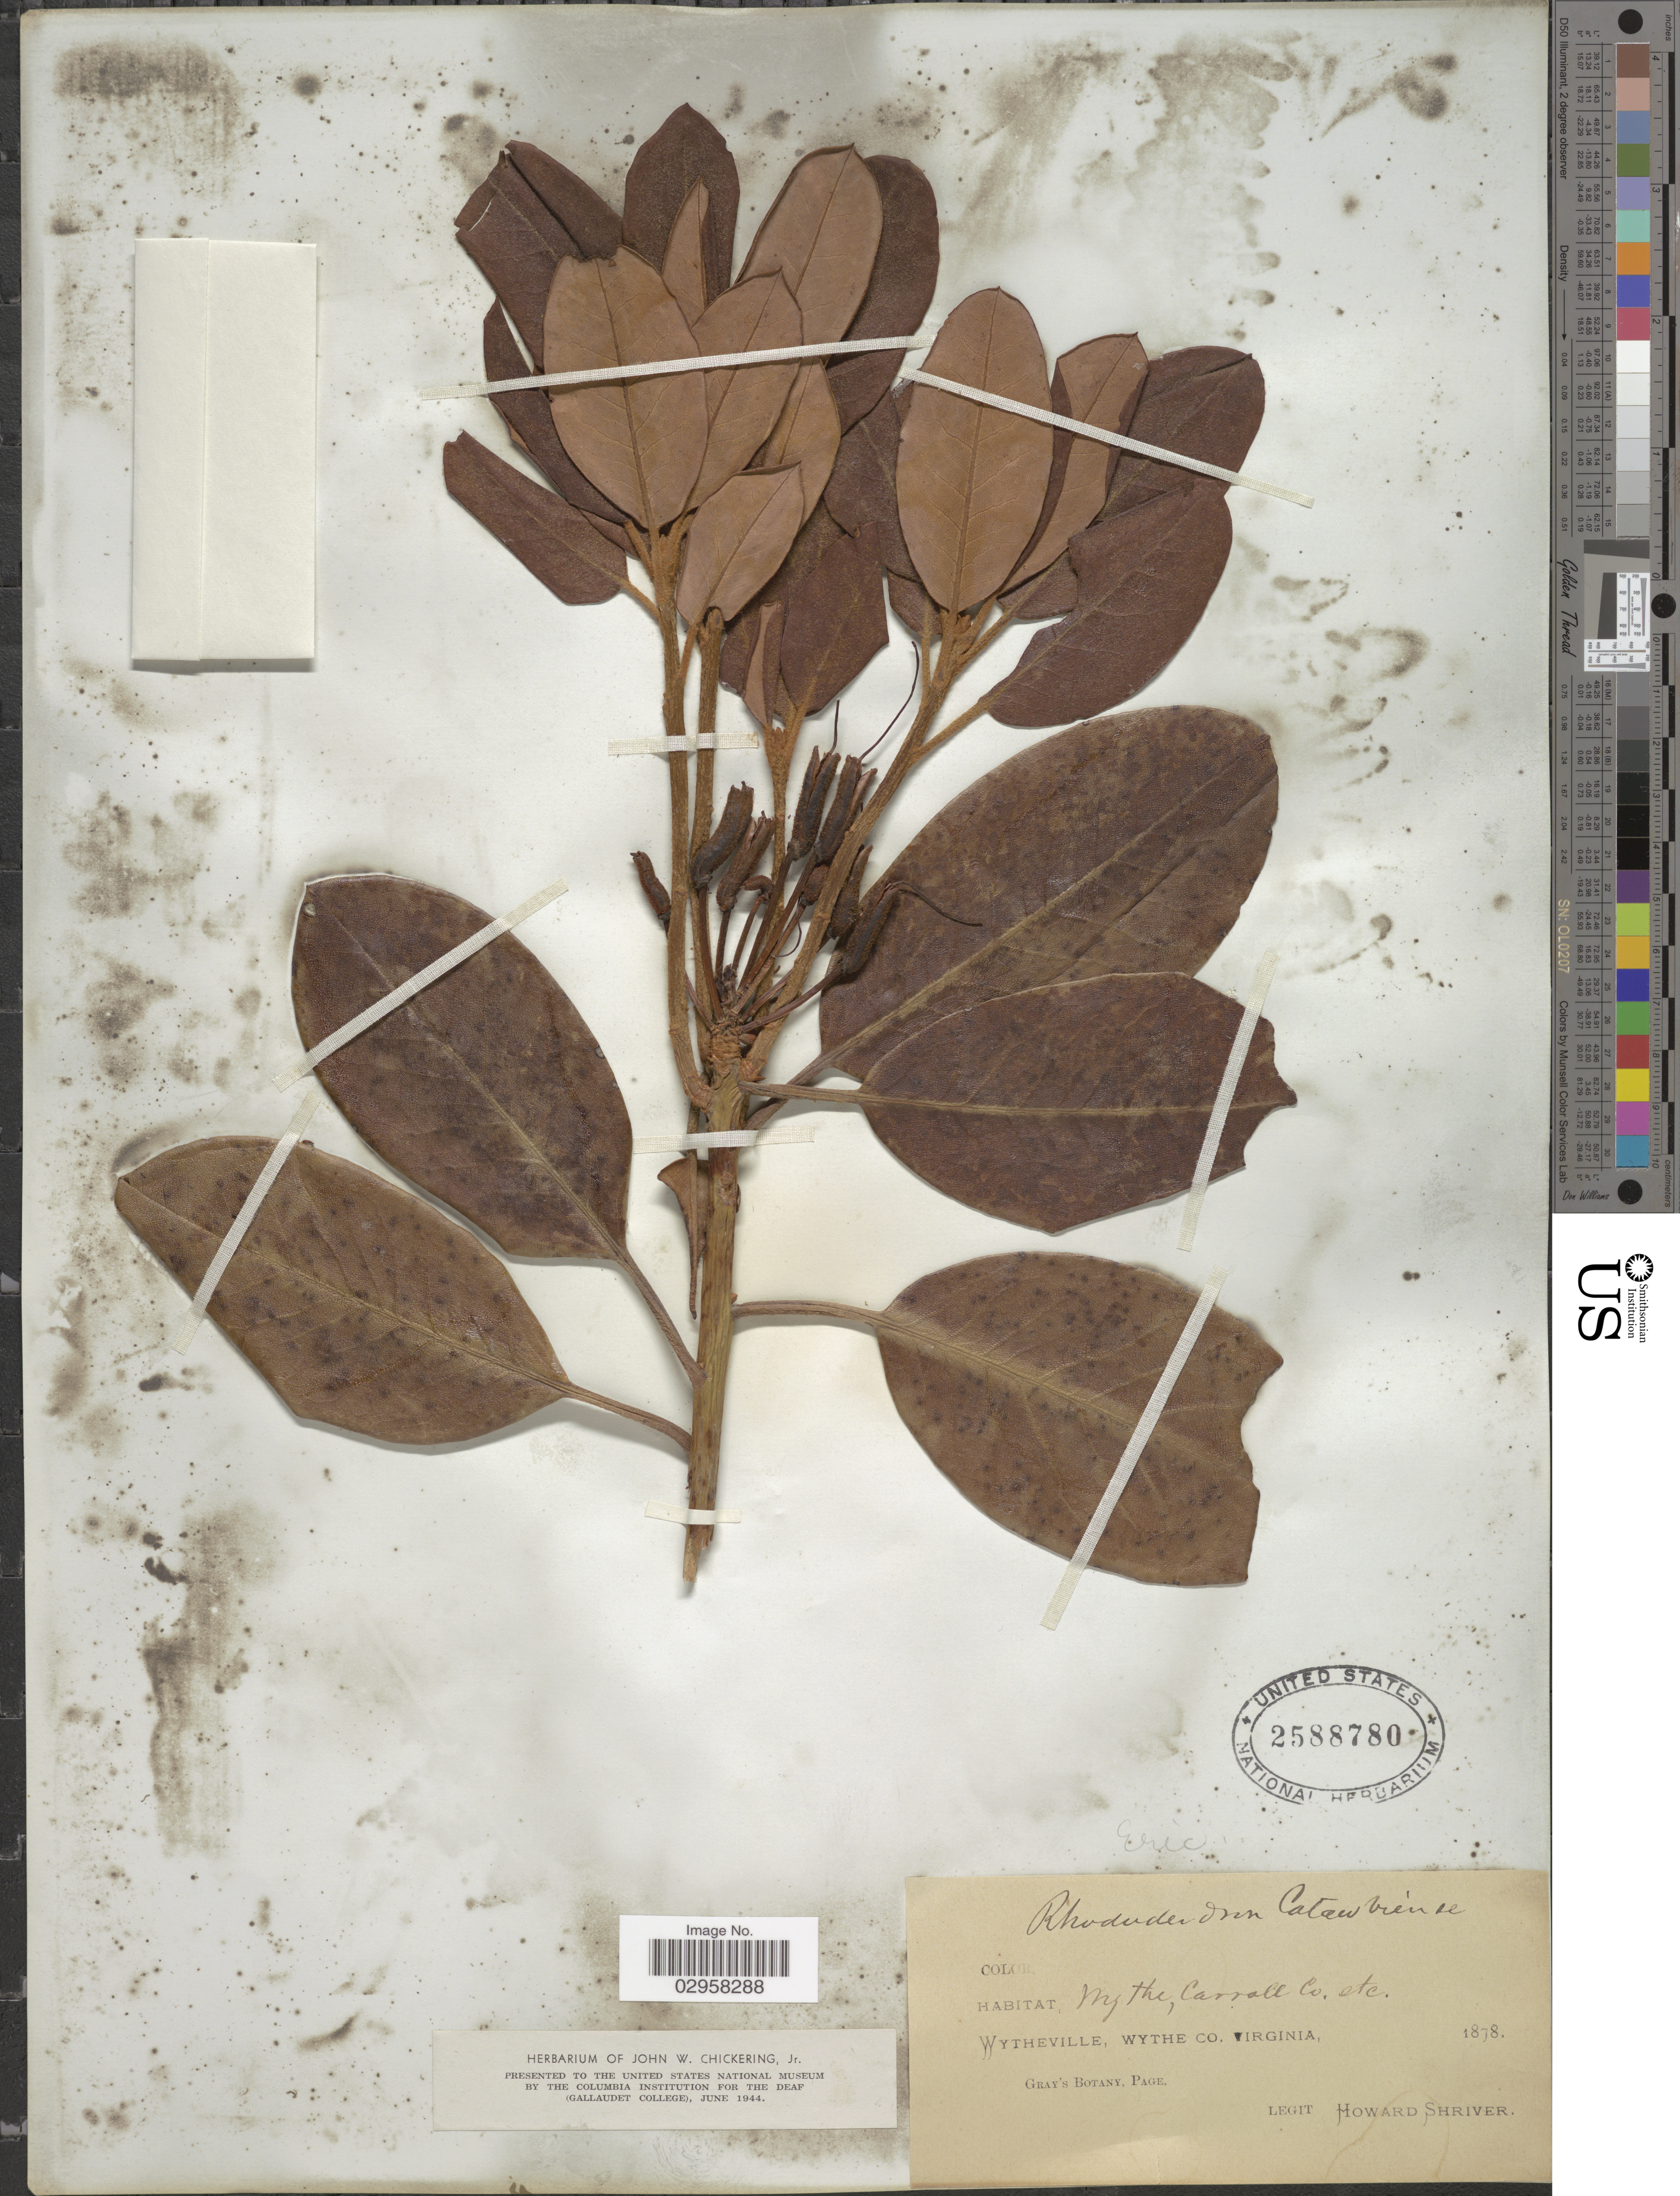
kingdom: Plantae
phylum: Tracheophyta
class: Magnoliopsida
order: Ericales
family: Ericaceae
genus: Rhododendron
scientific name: Rhododendron catawbiense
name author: Michx.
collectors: H. Shriver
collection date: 1878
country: United States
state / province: Virginia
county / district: Carroll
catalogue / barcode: US 2588780